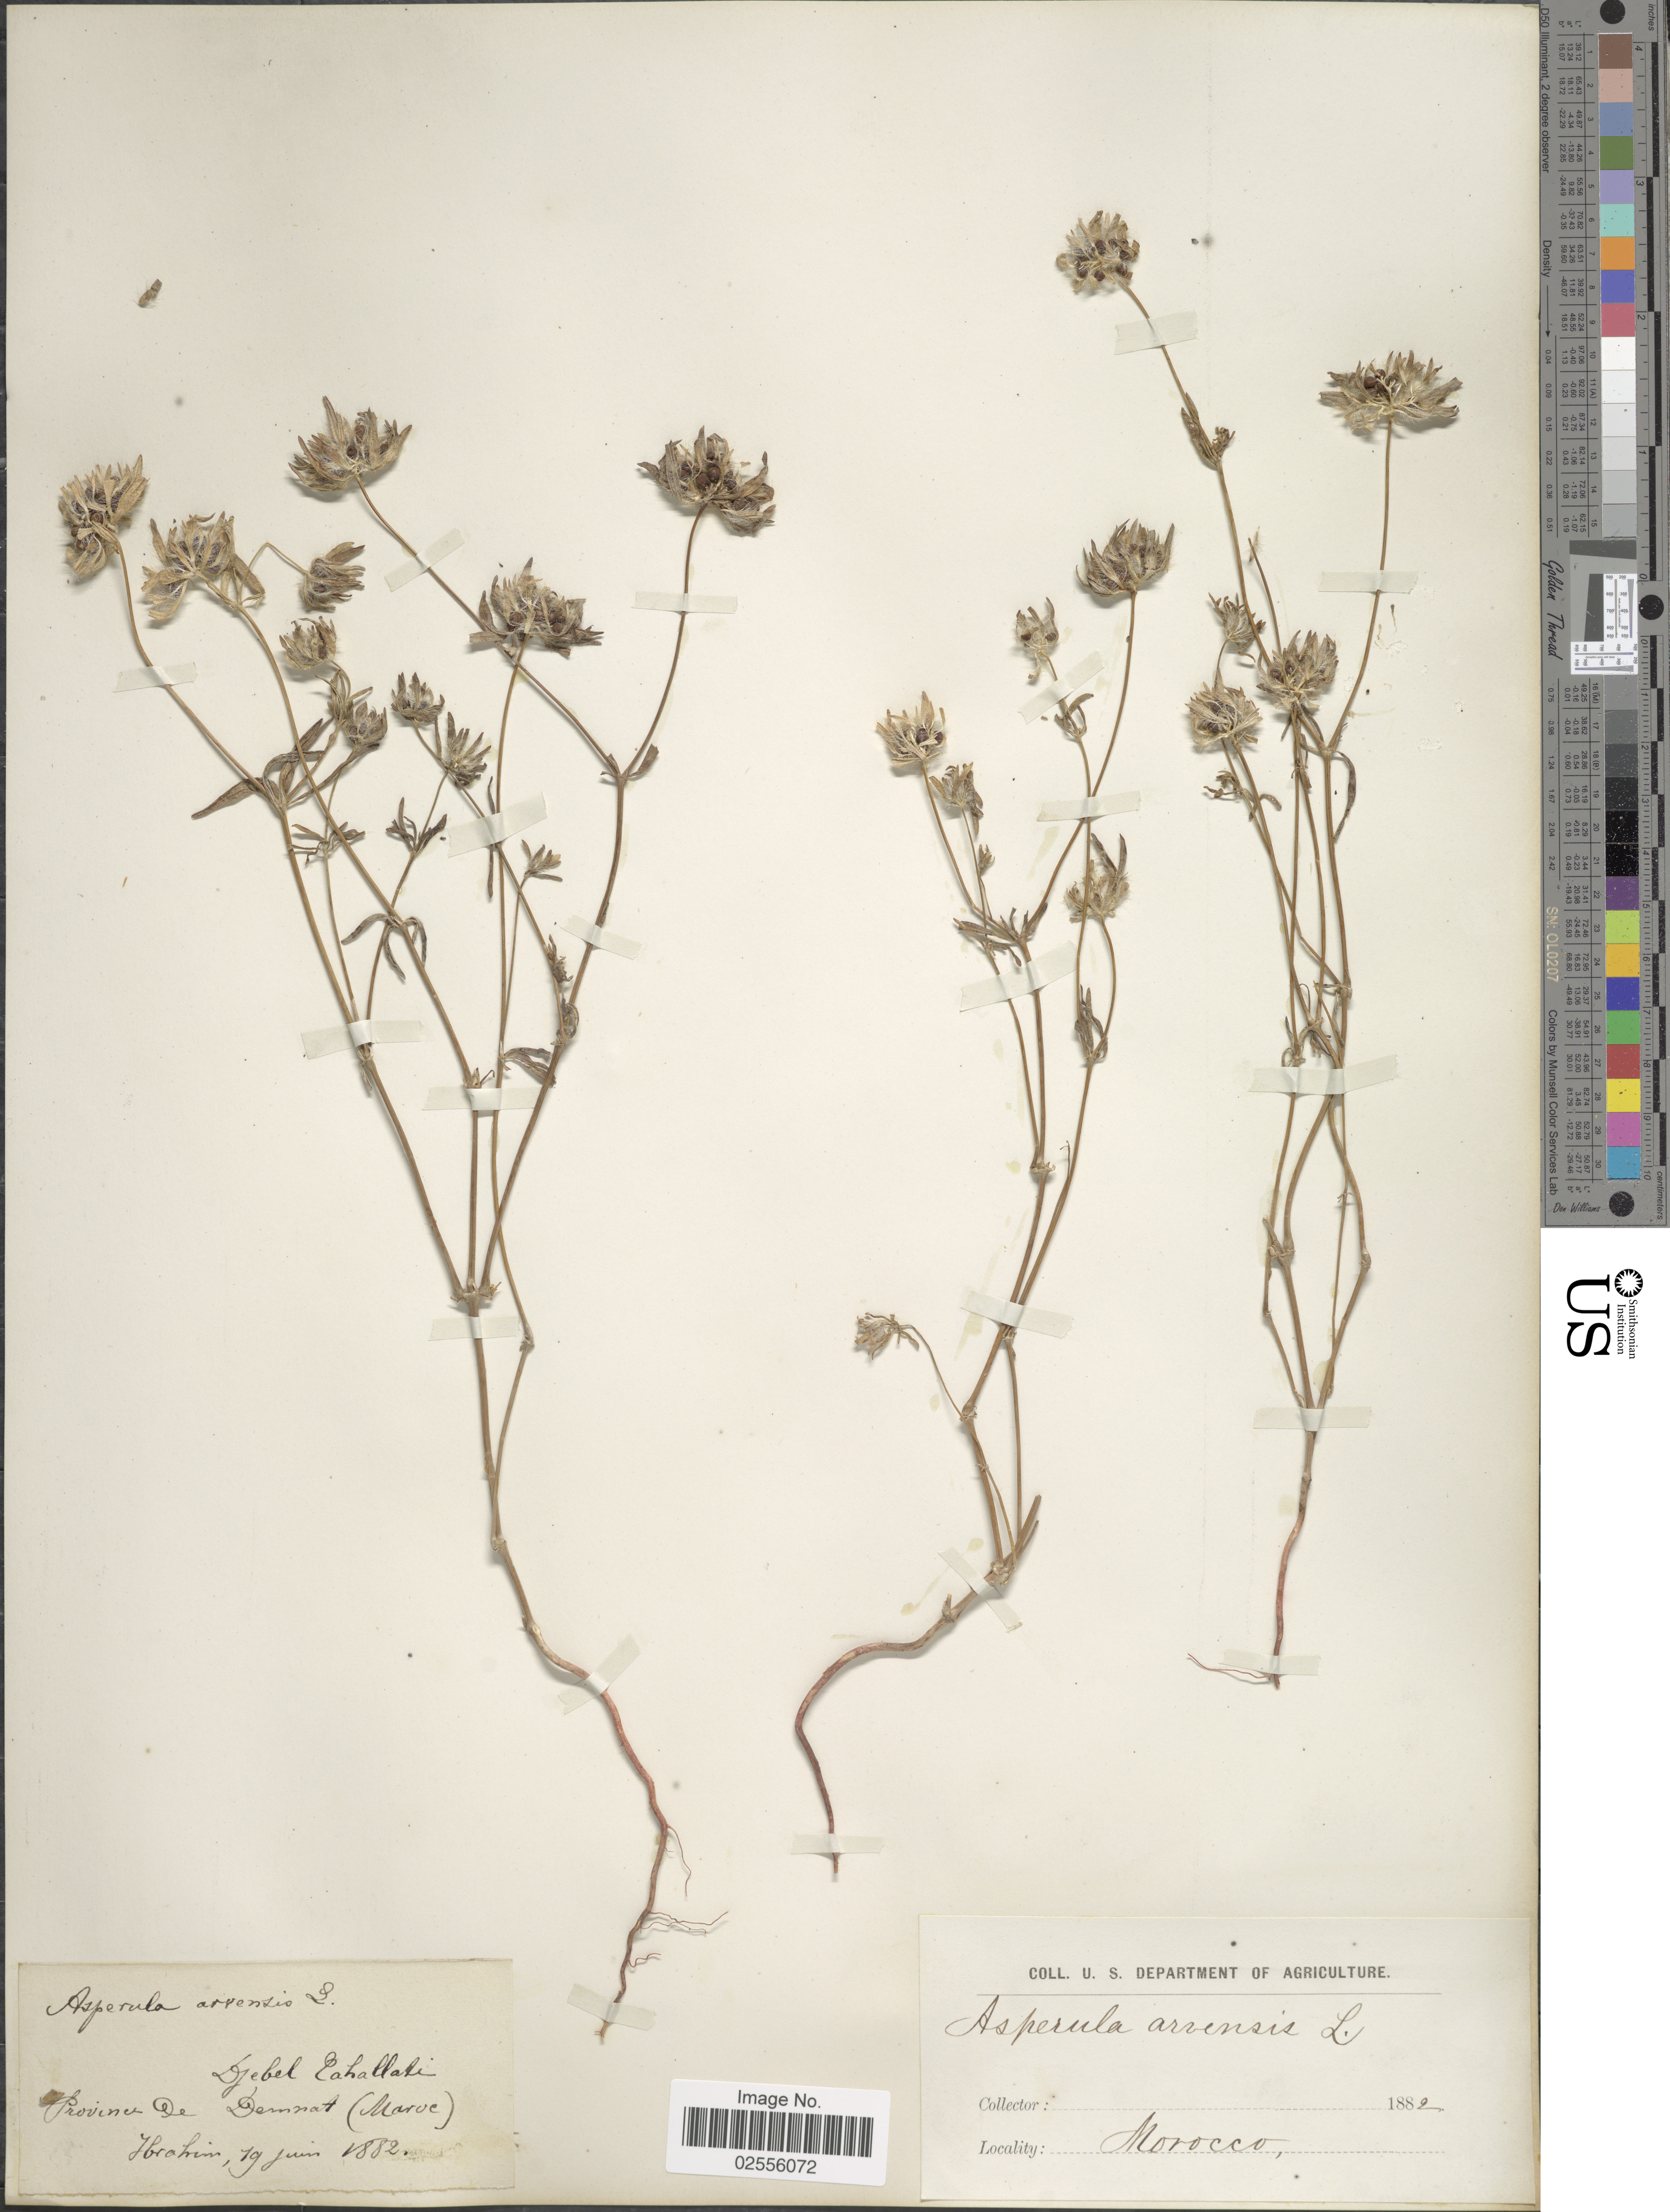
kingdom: Plantae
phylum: Tracheophyta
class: Magnoliopsida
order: Gentianales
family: Rubiaceae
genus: Asperula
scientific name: Asperula arvensis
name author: L.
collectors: -. Ibrahim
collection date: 1882-06-19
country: Morocco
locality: Djebel Tahallati, Province de Demnat (Maroc.).